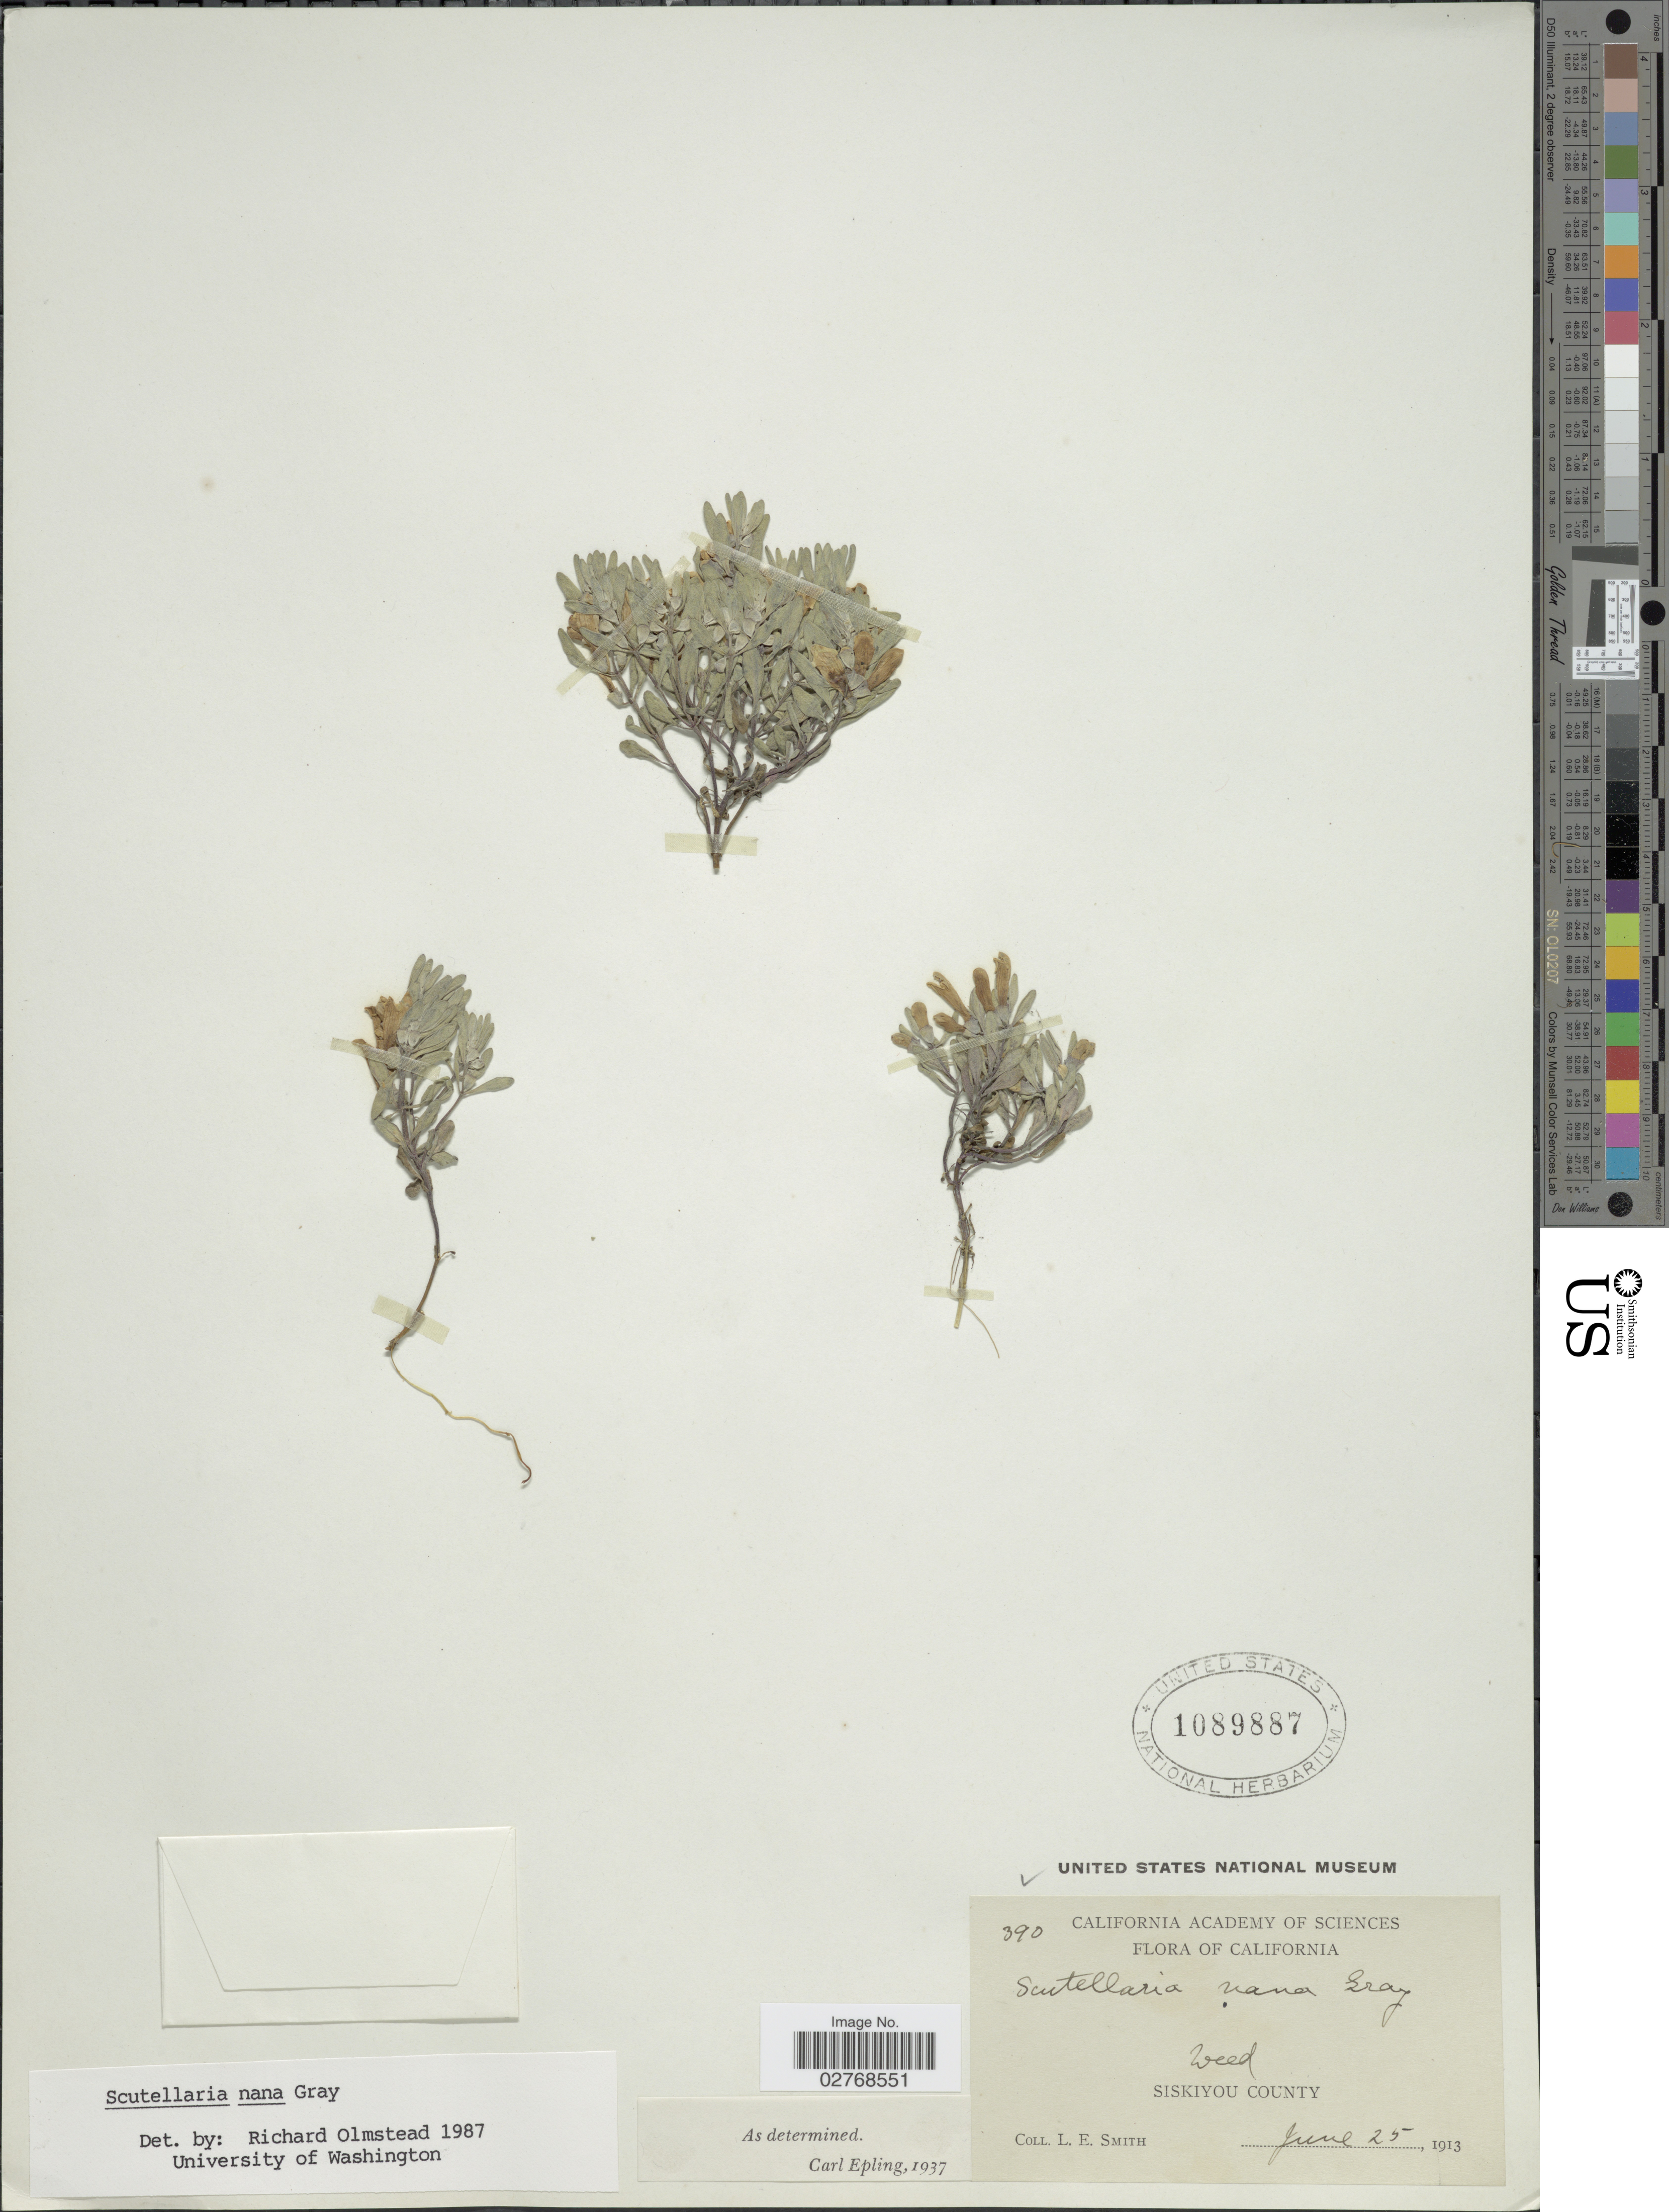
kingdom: Plantae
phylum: Tracheophyta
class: Magnoliopsida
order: Lamiales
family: Lamiaceae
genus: Scutellaria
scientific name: Scutellaria nana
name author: A. Gray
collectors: L. E. Smith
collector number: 390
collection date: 1913-06-25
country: United States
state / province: California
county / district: Siskiyou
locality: Siskiyou County.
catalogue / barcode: US 1089887